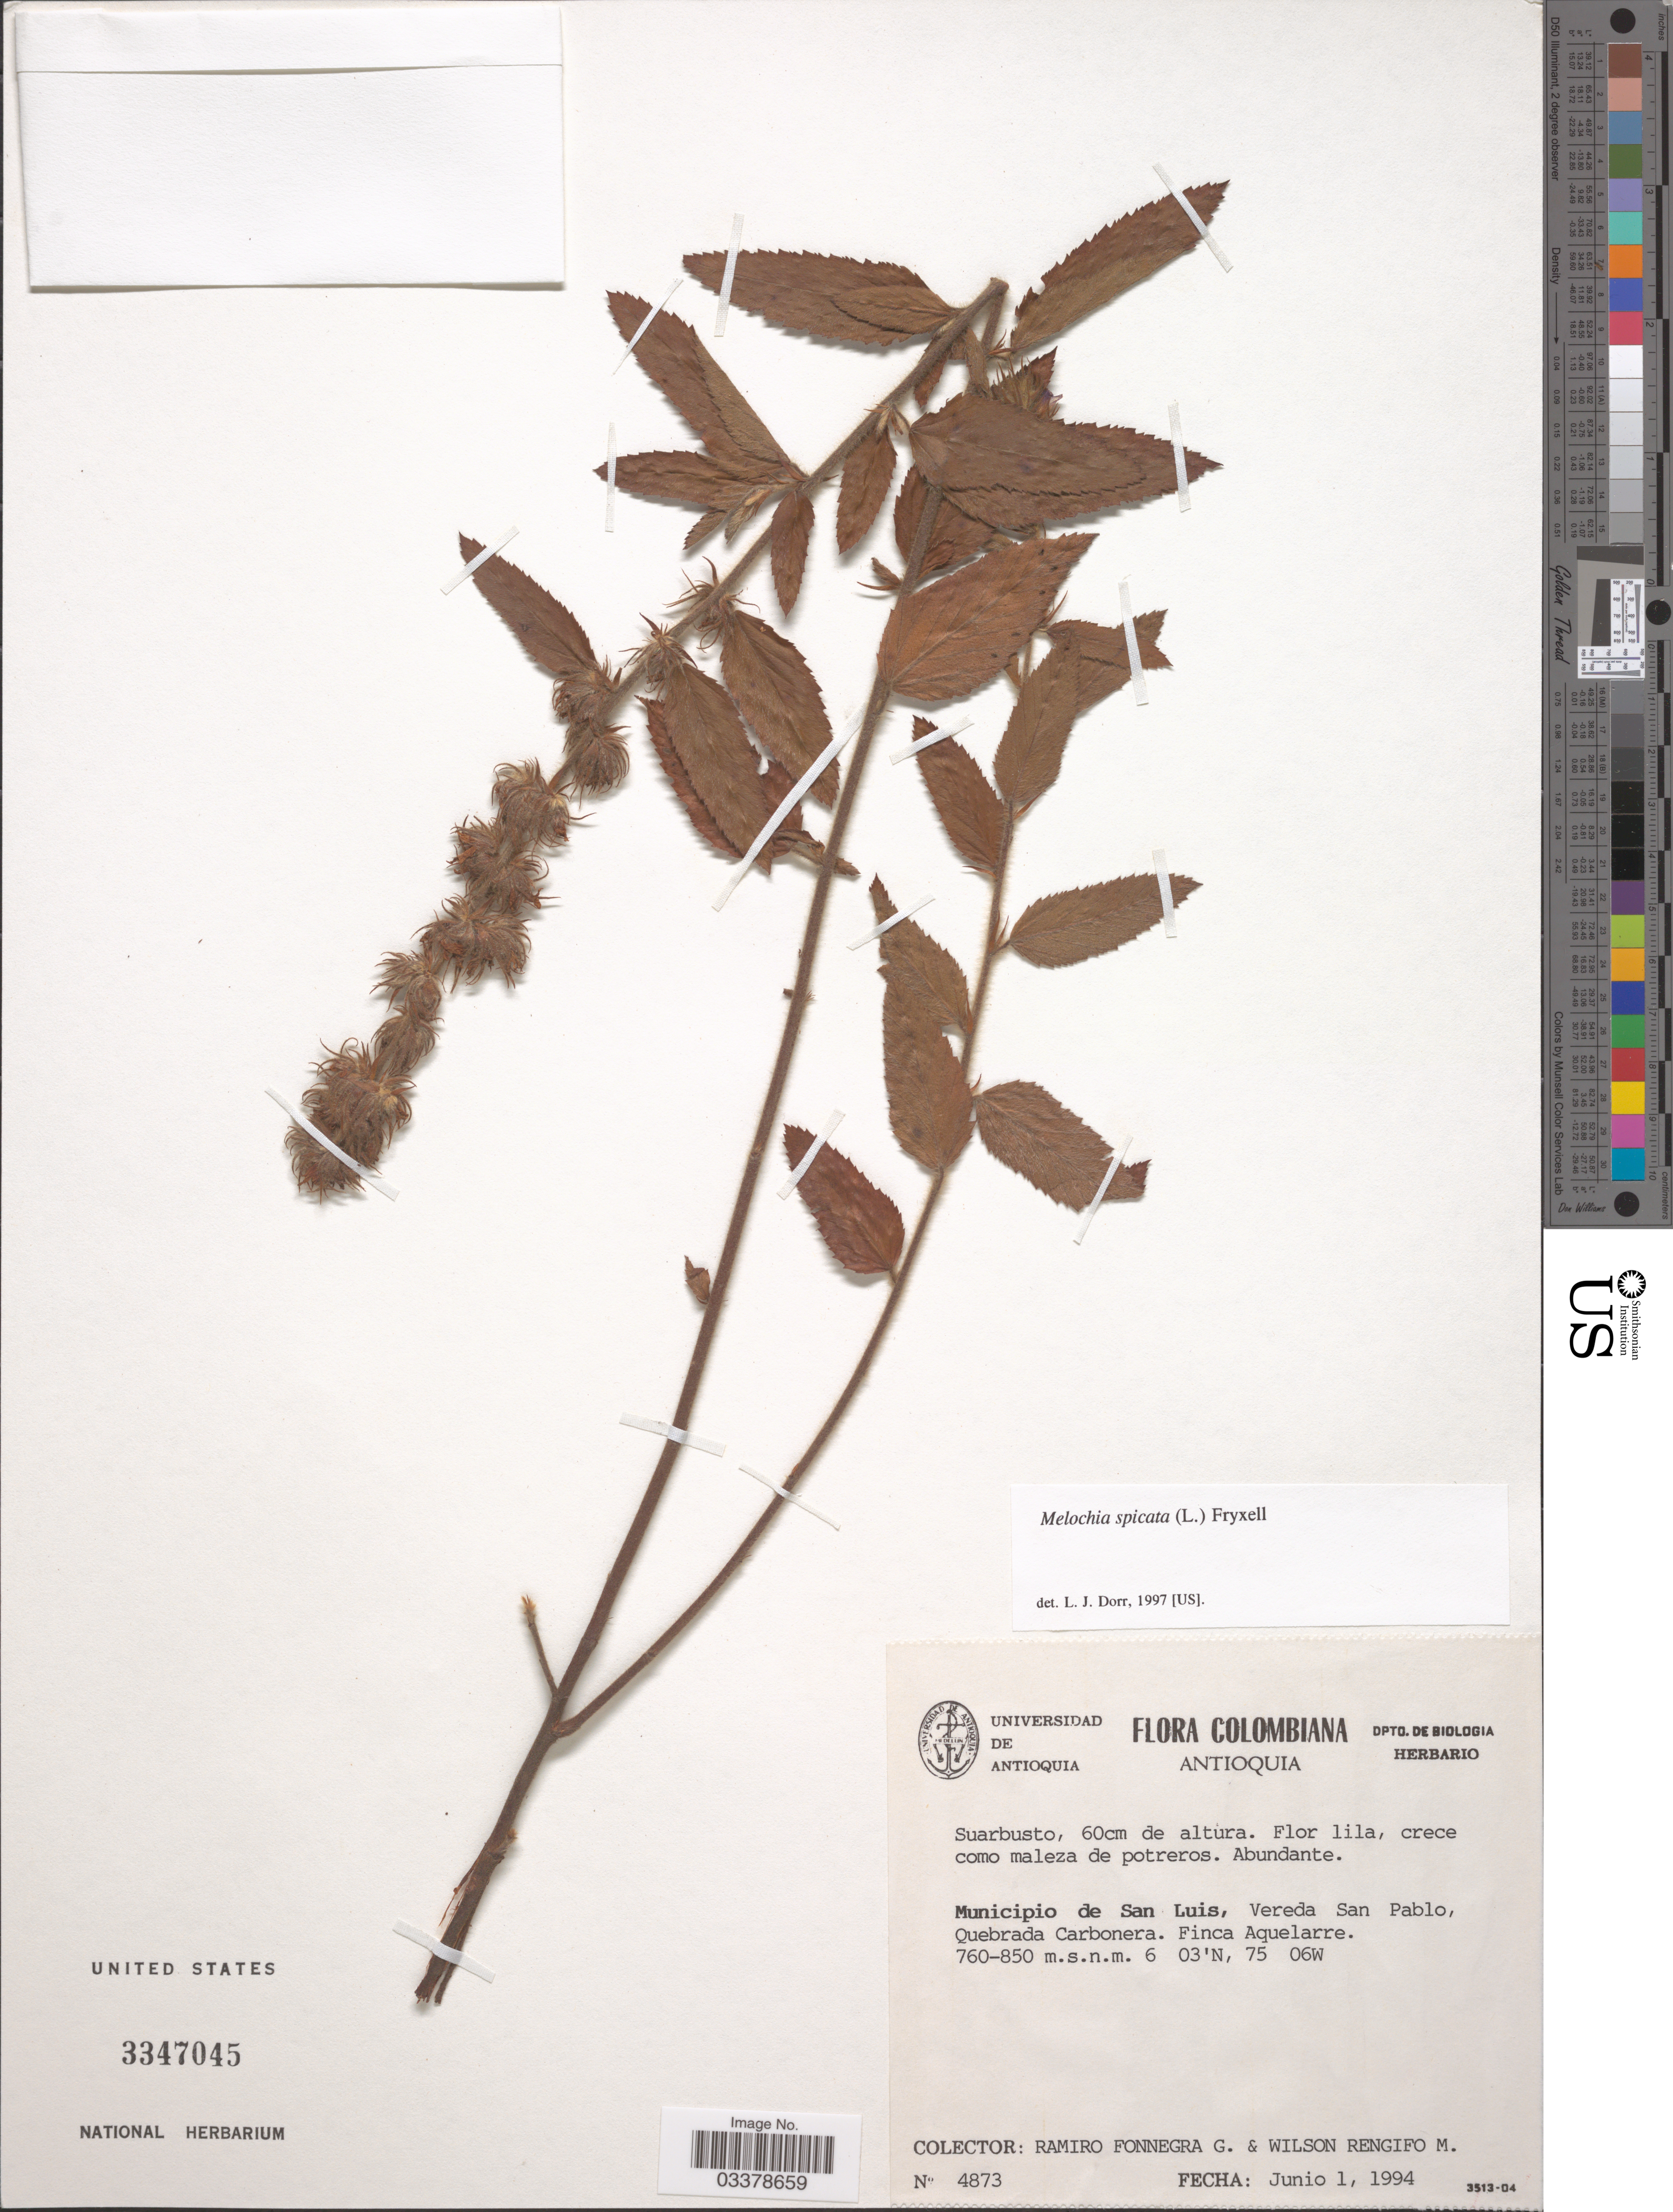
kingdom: Plantae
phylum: Tracheophyta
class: Magnoliopsida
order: Malvales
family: Malvaceae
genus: Melochia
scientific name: Melochia spicata var. spicata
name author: (L.) Fryxell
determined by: Dorr, L. J., (BOT), Smithsonian Institution - National Museum of Natural History (UNITED STATES)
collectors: R. Fonnegra G. & W. Rengifo M.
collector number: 4873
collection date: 1994-06-01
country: Colombia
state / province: Antioquia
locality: Municipio de San Luis, Vereda San Pablo, Quebrada Carbonera. Finca Aquelarre.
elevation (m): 760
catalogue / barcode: US 3347045